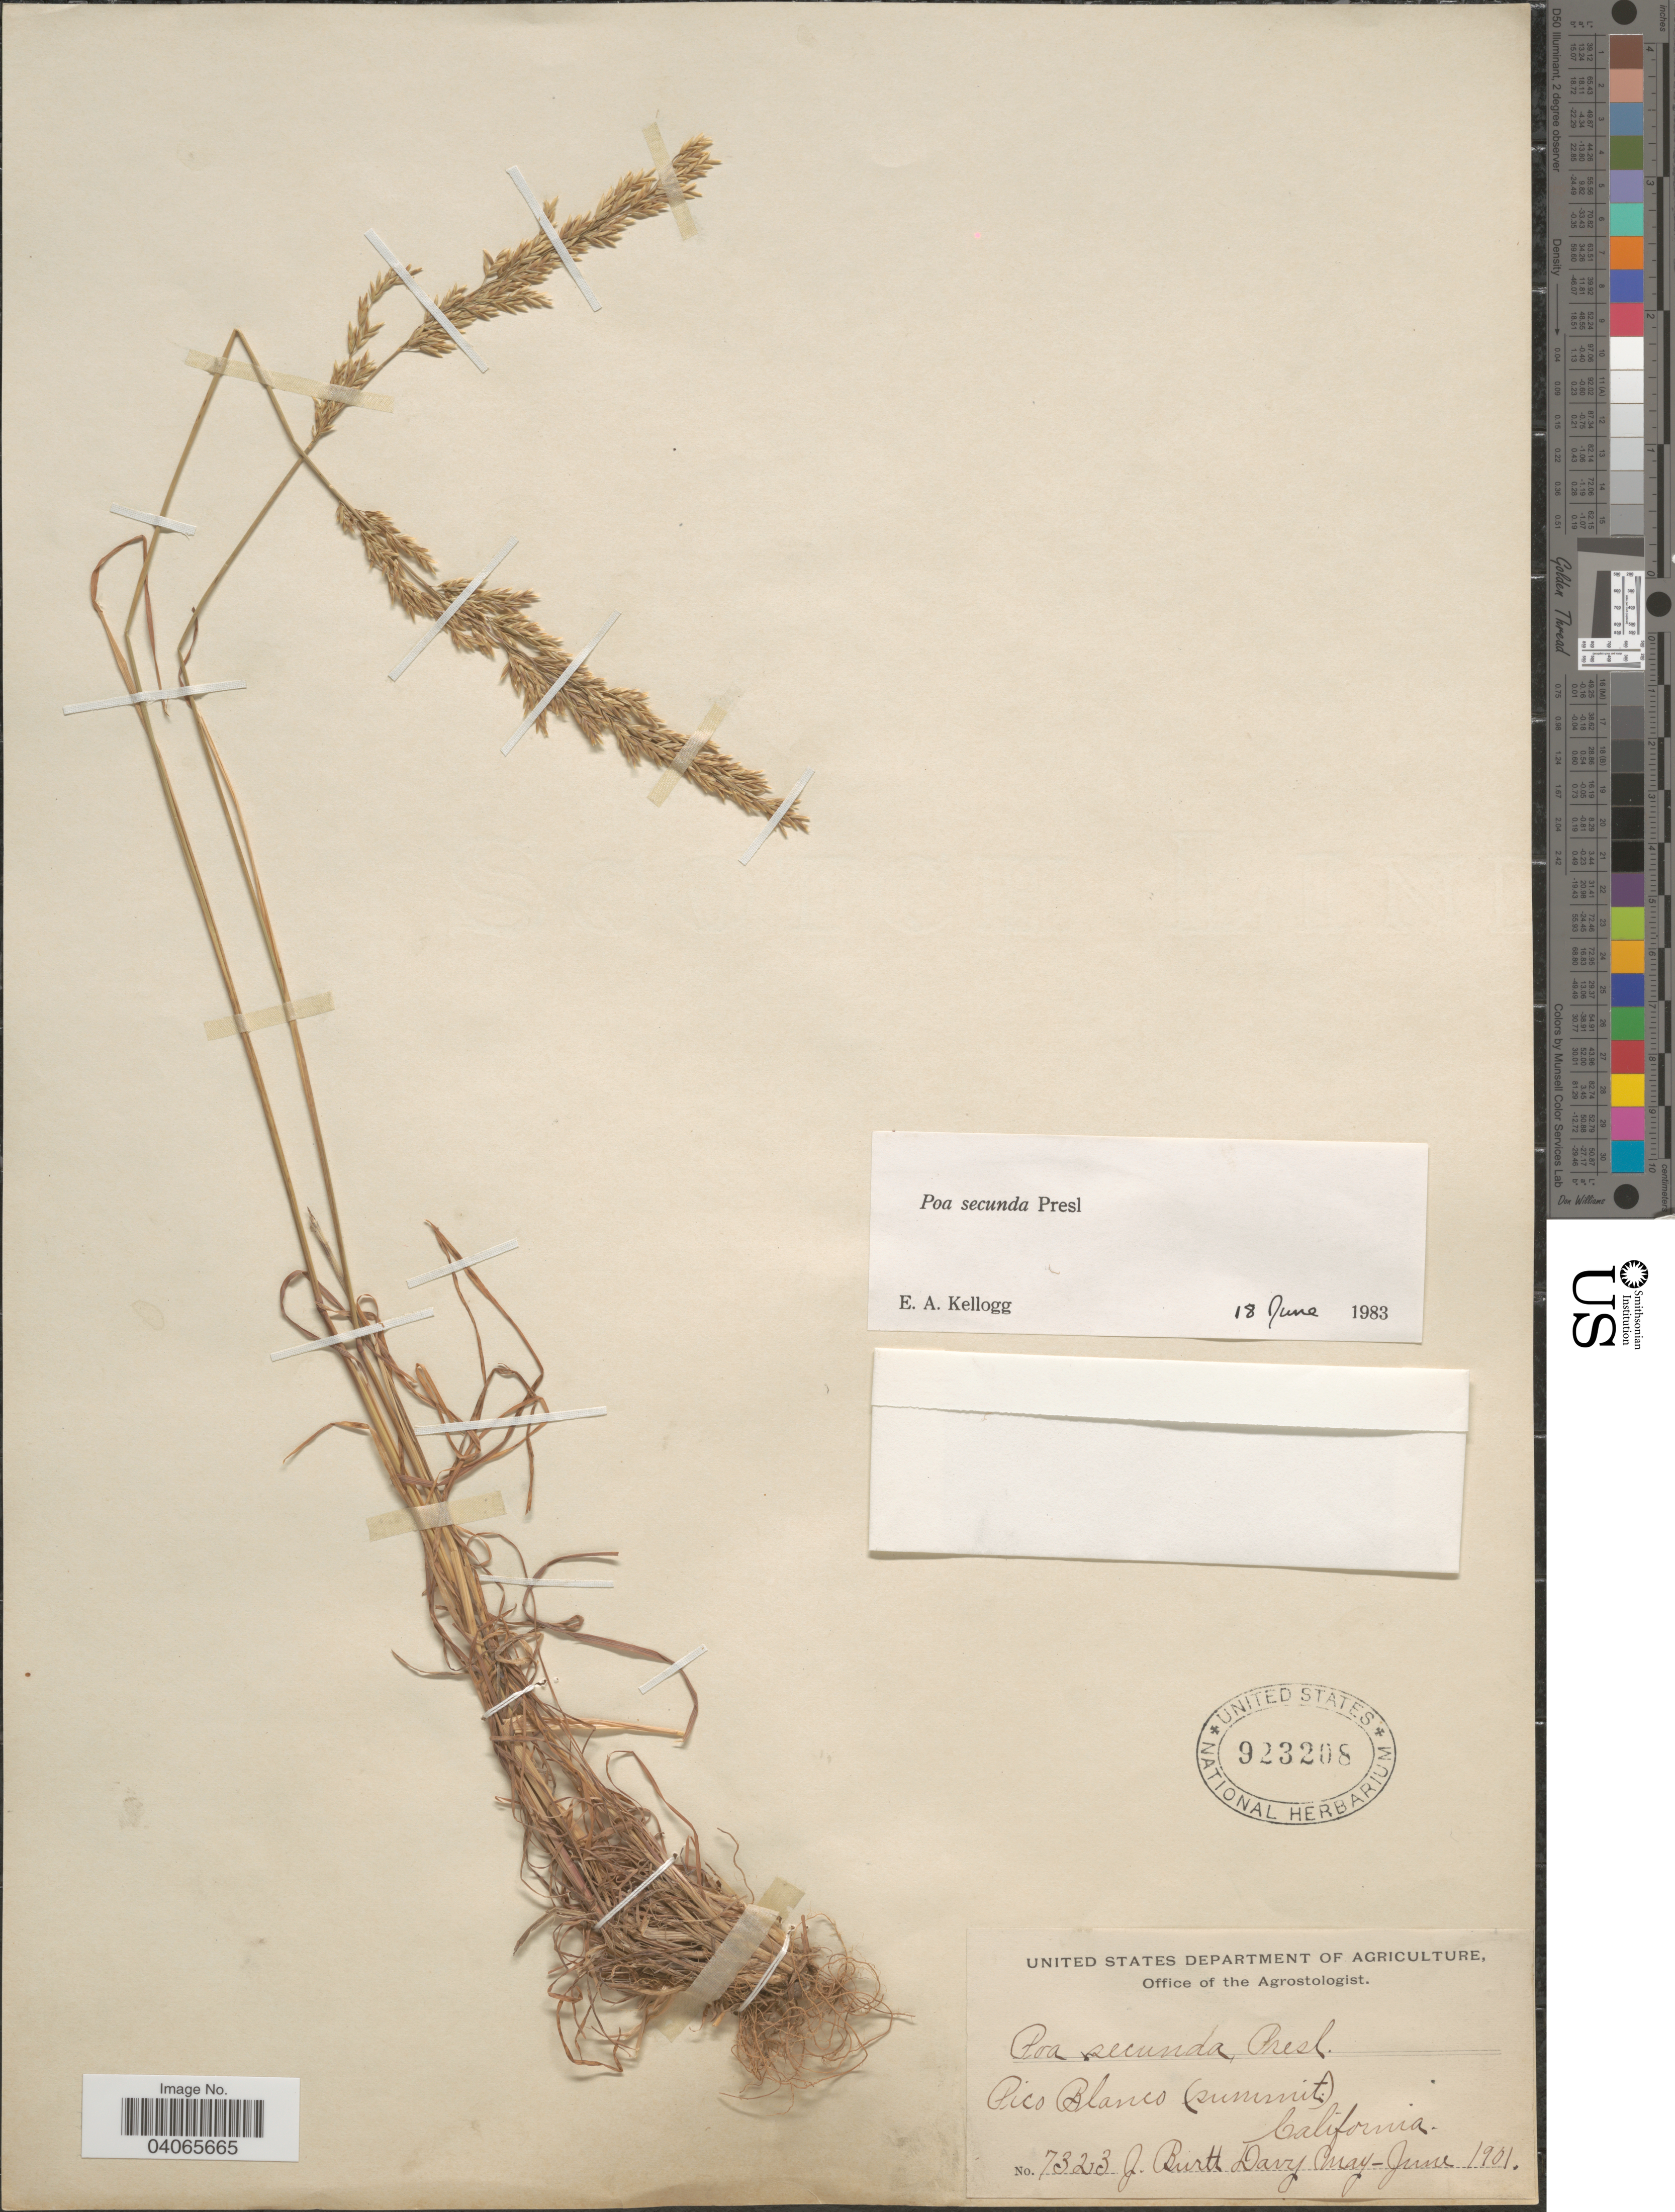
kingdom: Plantae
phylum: Tracheophyta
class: Liliopsida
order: Poales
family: Poaceae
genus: Poa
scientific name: Poa secunda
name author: J. Presl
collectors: J. Burtt Davy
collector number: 7323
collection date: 1901-05/1901-06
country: United States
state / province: California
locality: Pico Blanco (summit).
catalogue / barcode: US 923208